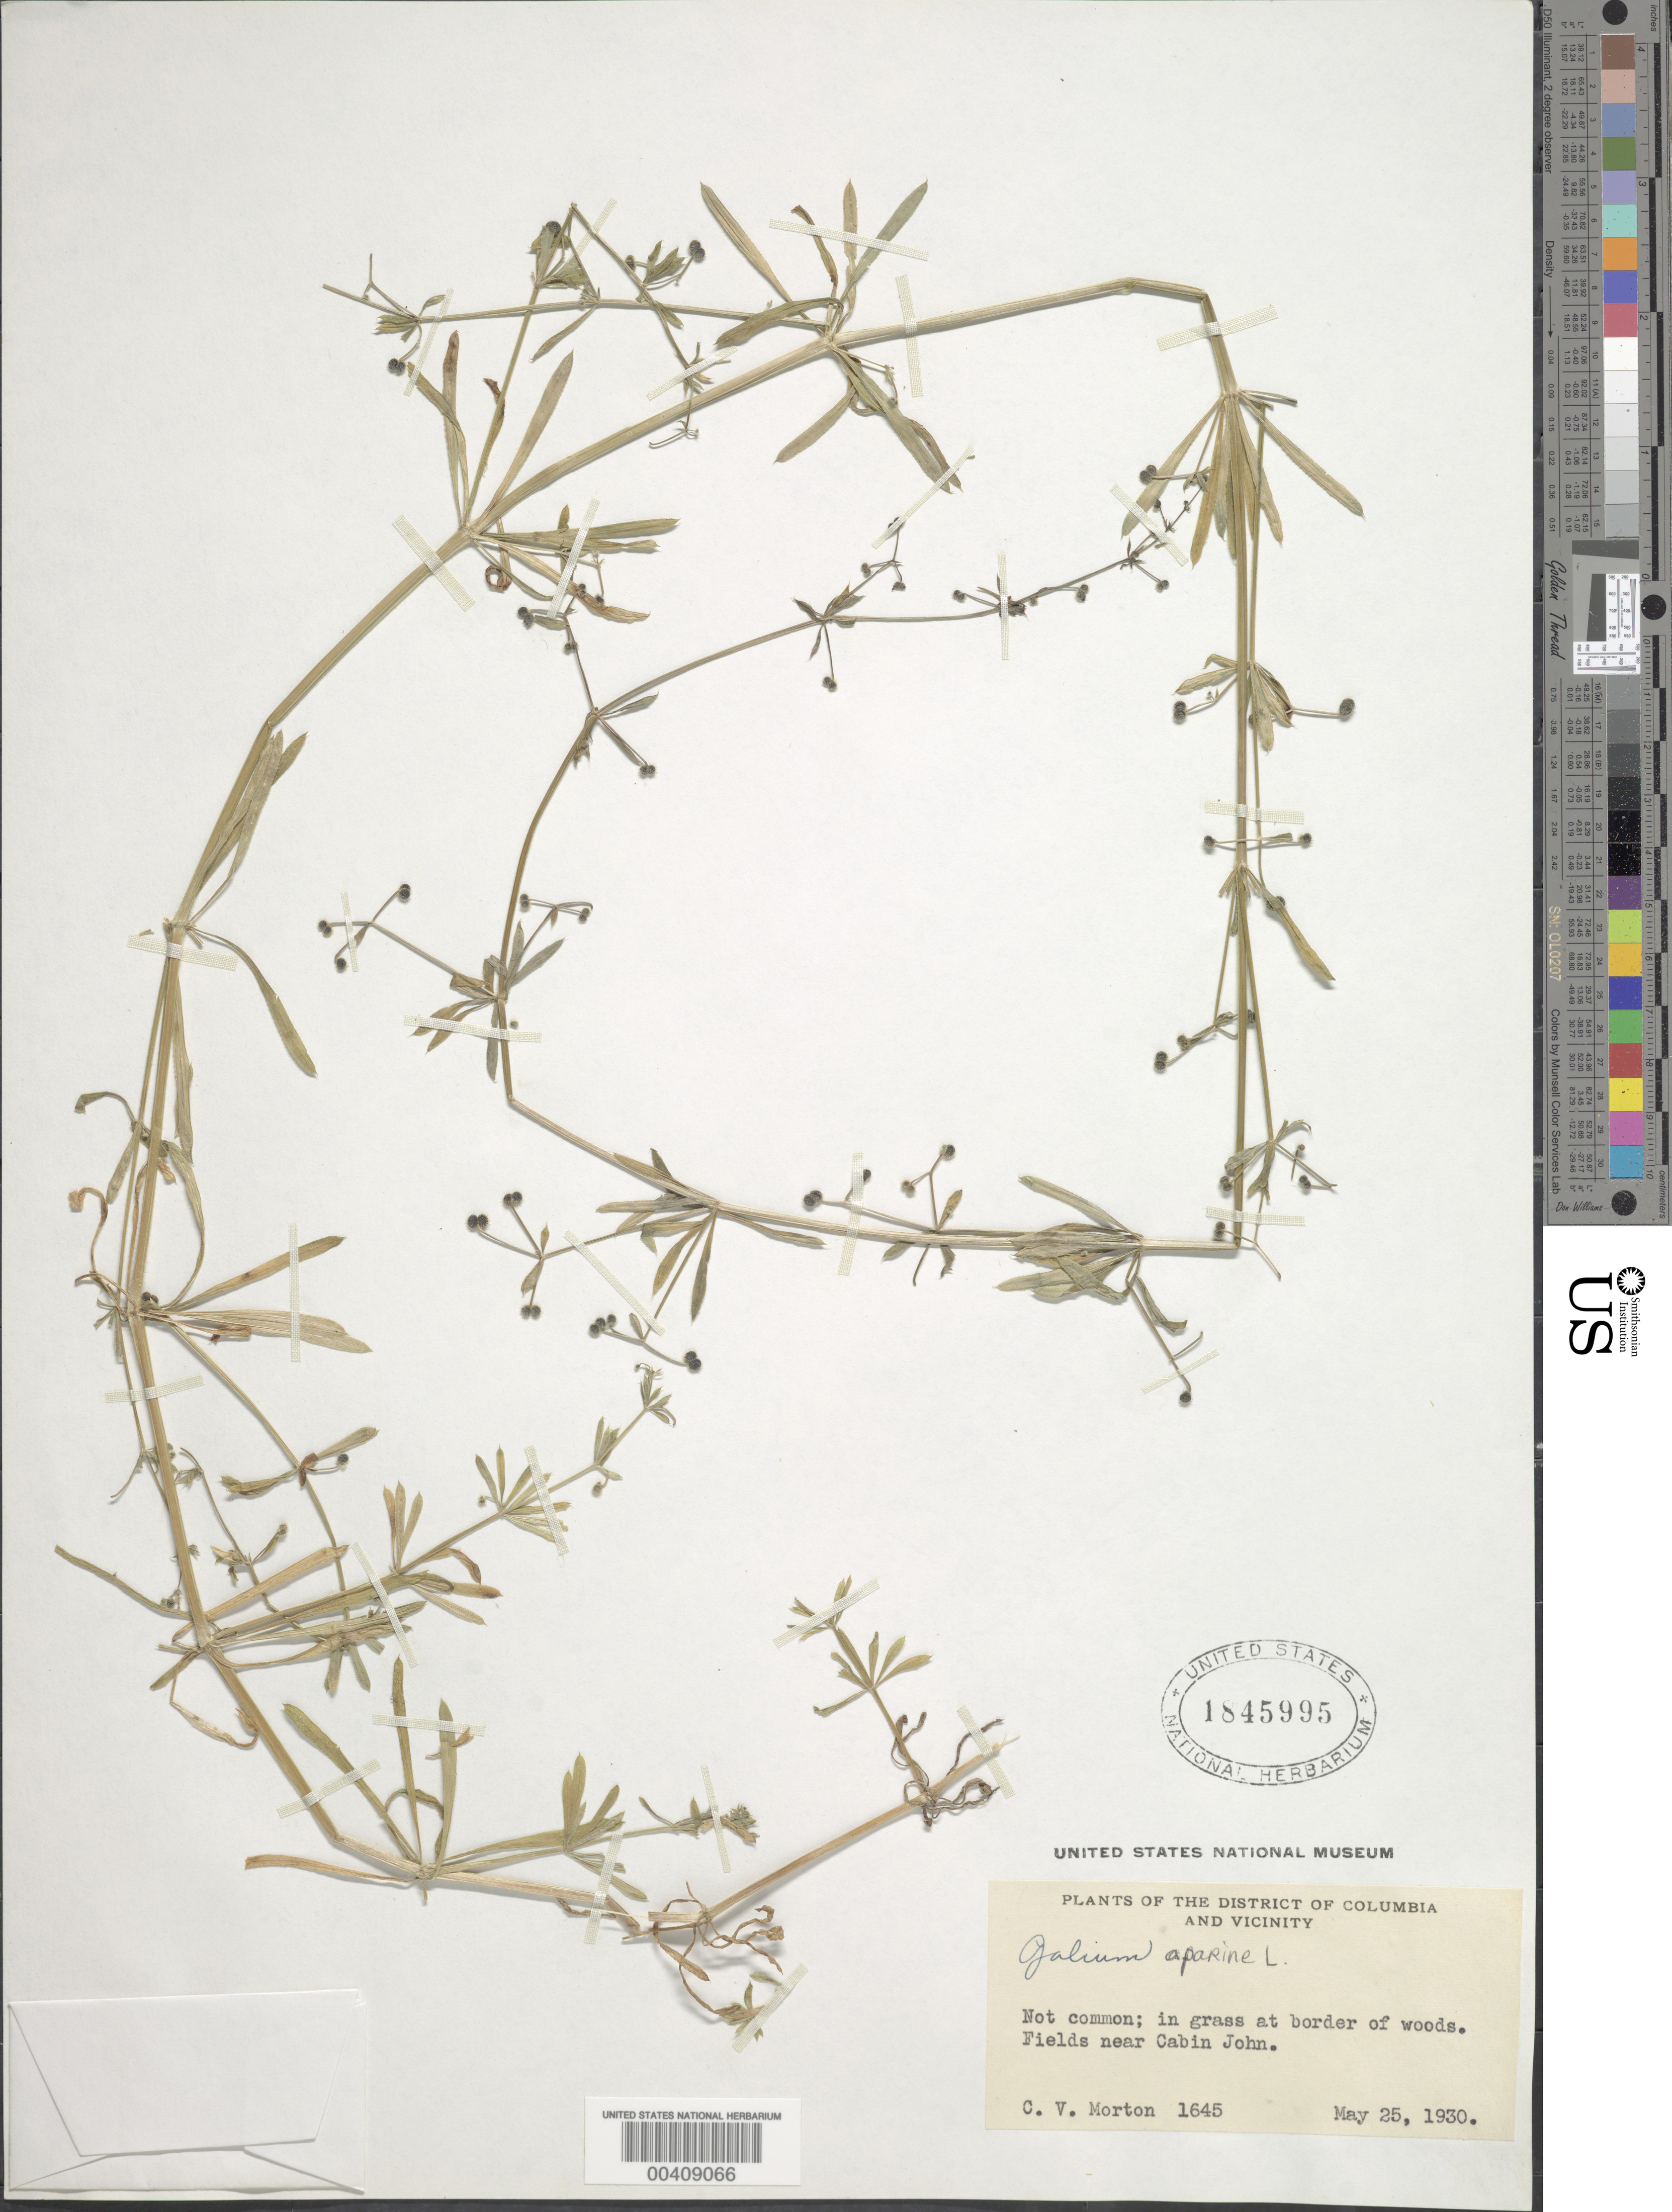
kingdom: Plantae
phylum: Tracheophyta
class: Magnoliopsida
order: Gentianales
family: Rubiaceae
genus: Galium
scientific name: Galium aparine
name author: L.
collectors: C. V. Morton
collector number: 1645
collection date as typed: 25 May 1930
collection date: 1930-05-25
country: United States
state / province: Maryland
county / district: Montgomery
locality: Near Cabin John C. & O. Canal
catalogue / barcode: US 1845995